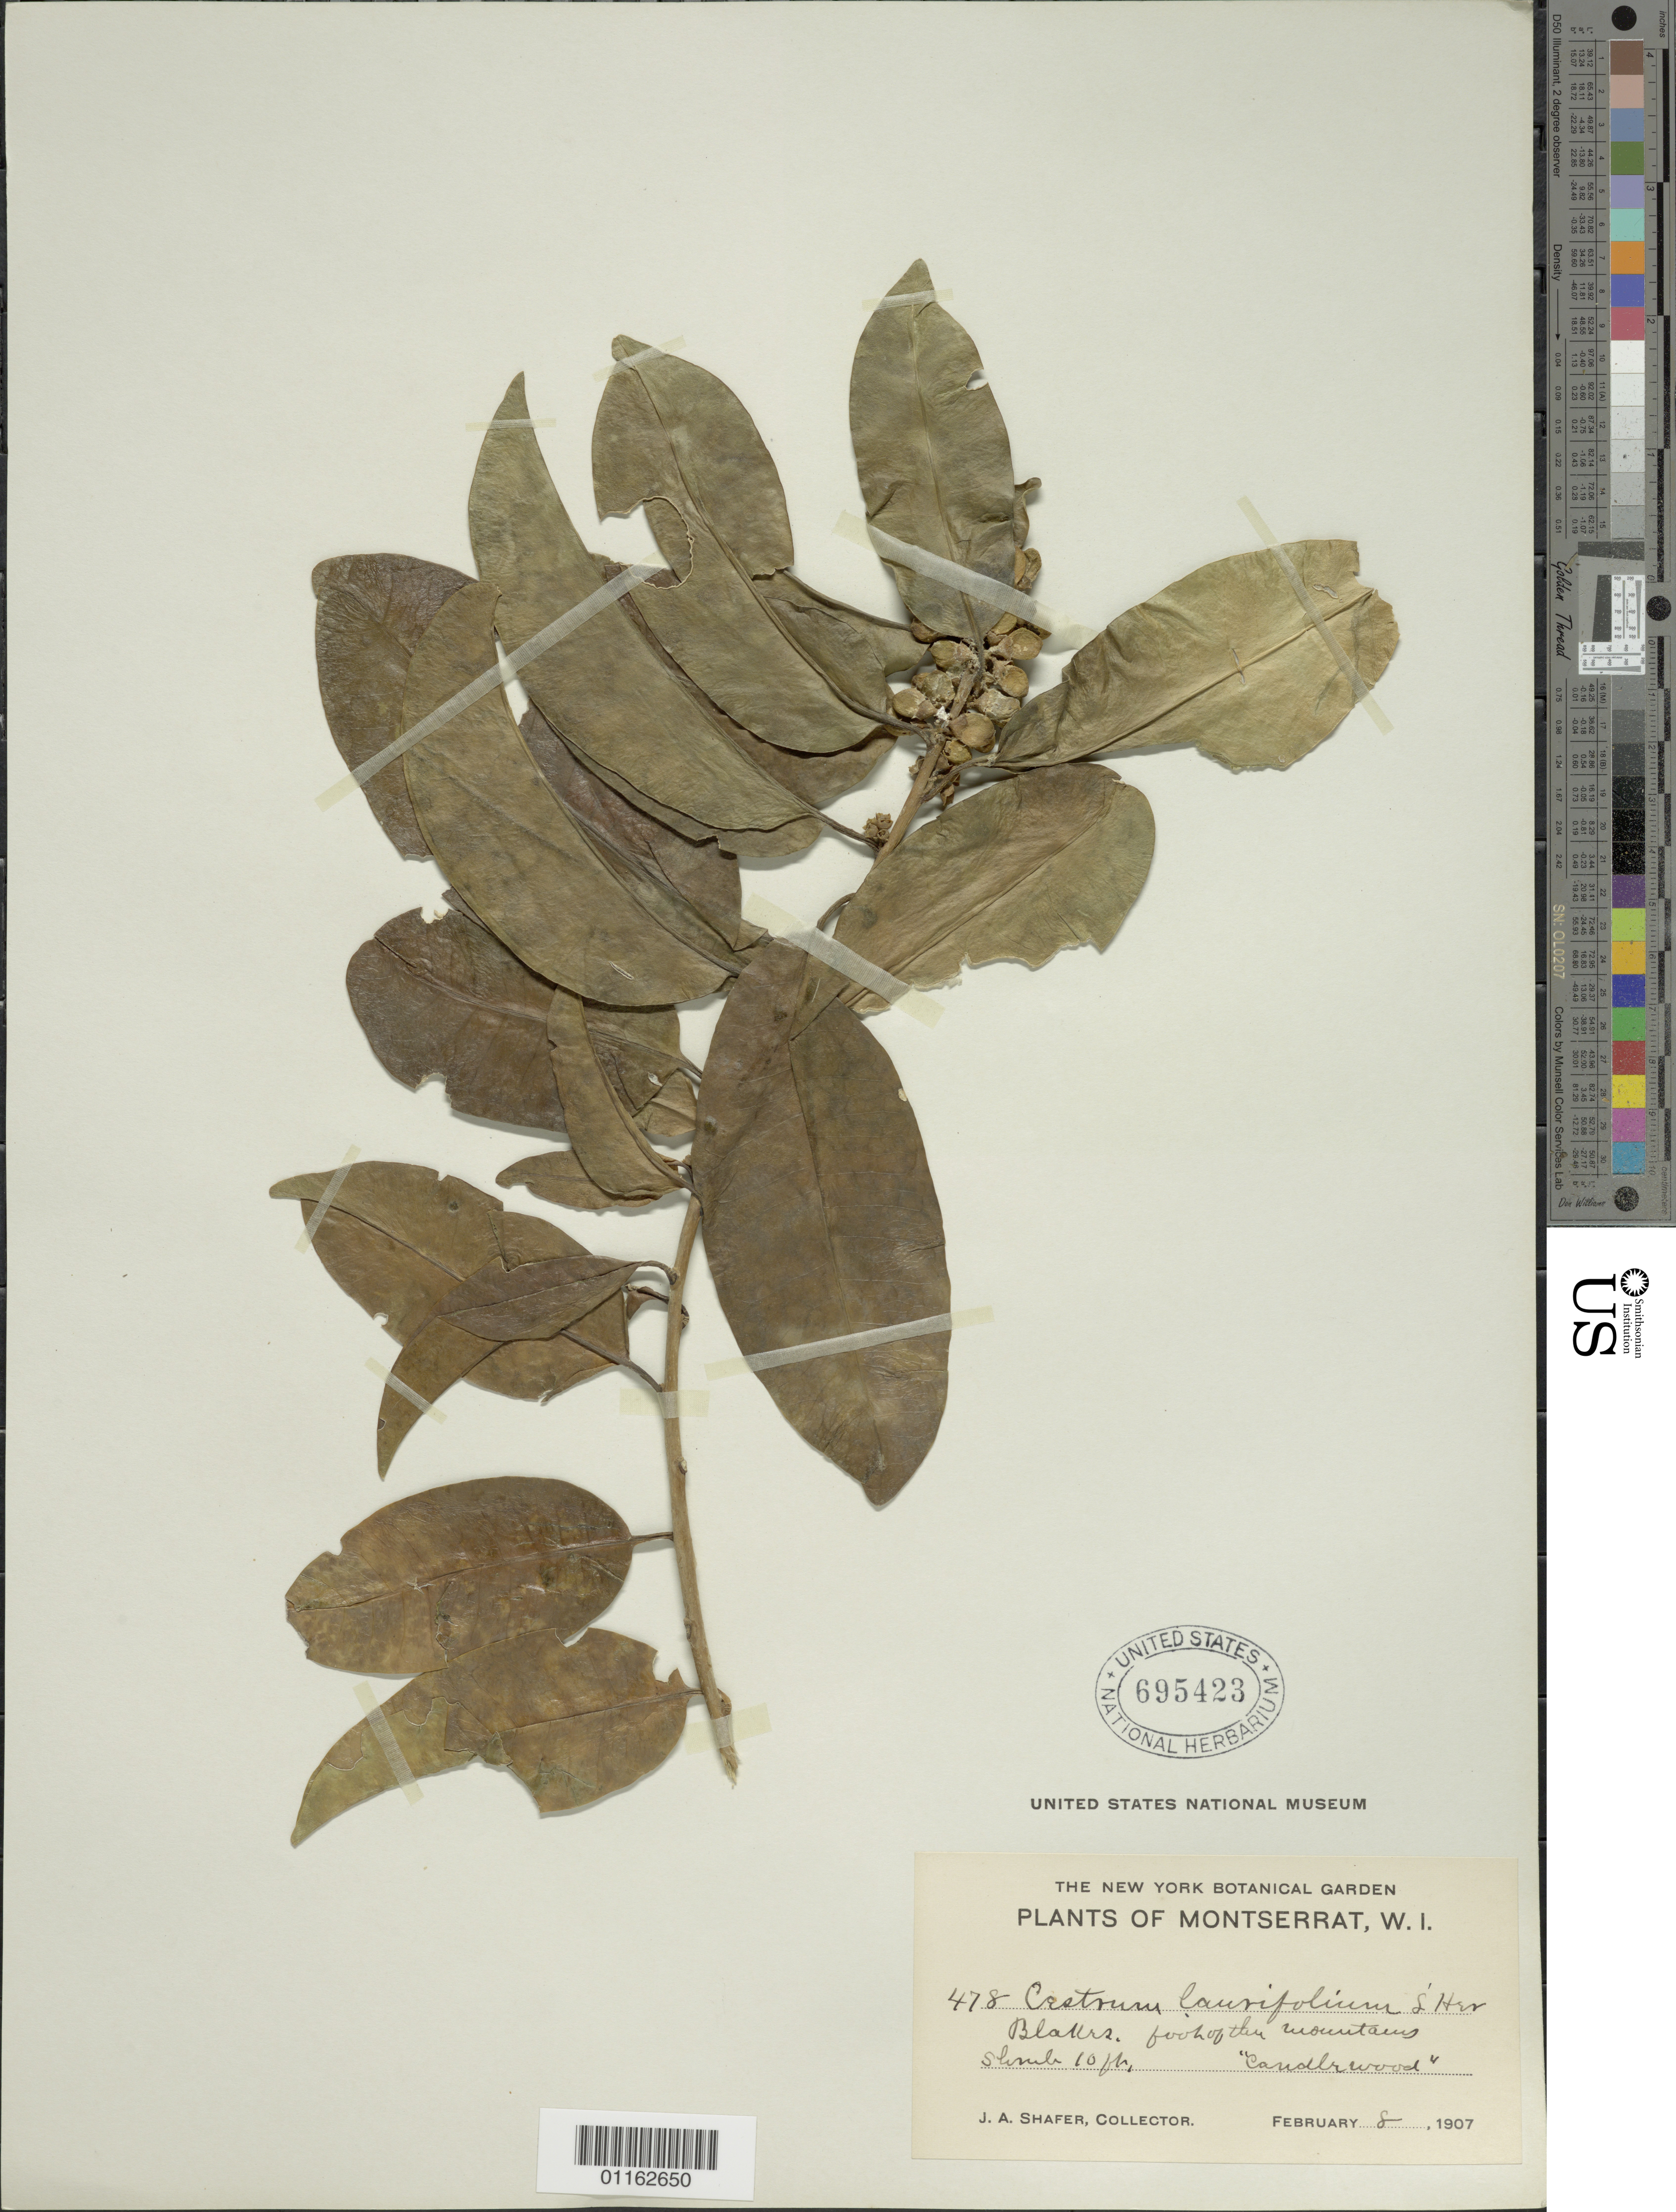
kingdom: Plantae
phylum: Tracheophyta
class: Magnoliopsida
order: Solanales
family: Solanaceae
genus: Cestrum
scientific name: Cestrum laurifolium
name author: L'Hér.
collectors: J. A. Shafer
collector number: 478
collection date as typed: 08 Feb 1907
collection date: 1907-02-08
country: Montserrat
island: Montserrat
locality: Blakrs. foot of the mountains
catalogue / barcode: US 695423